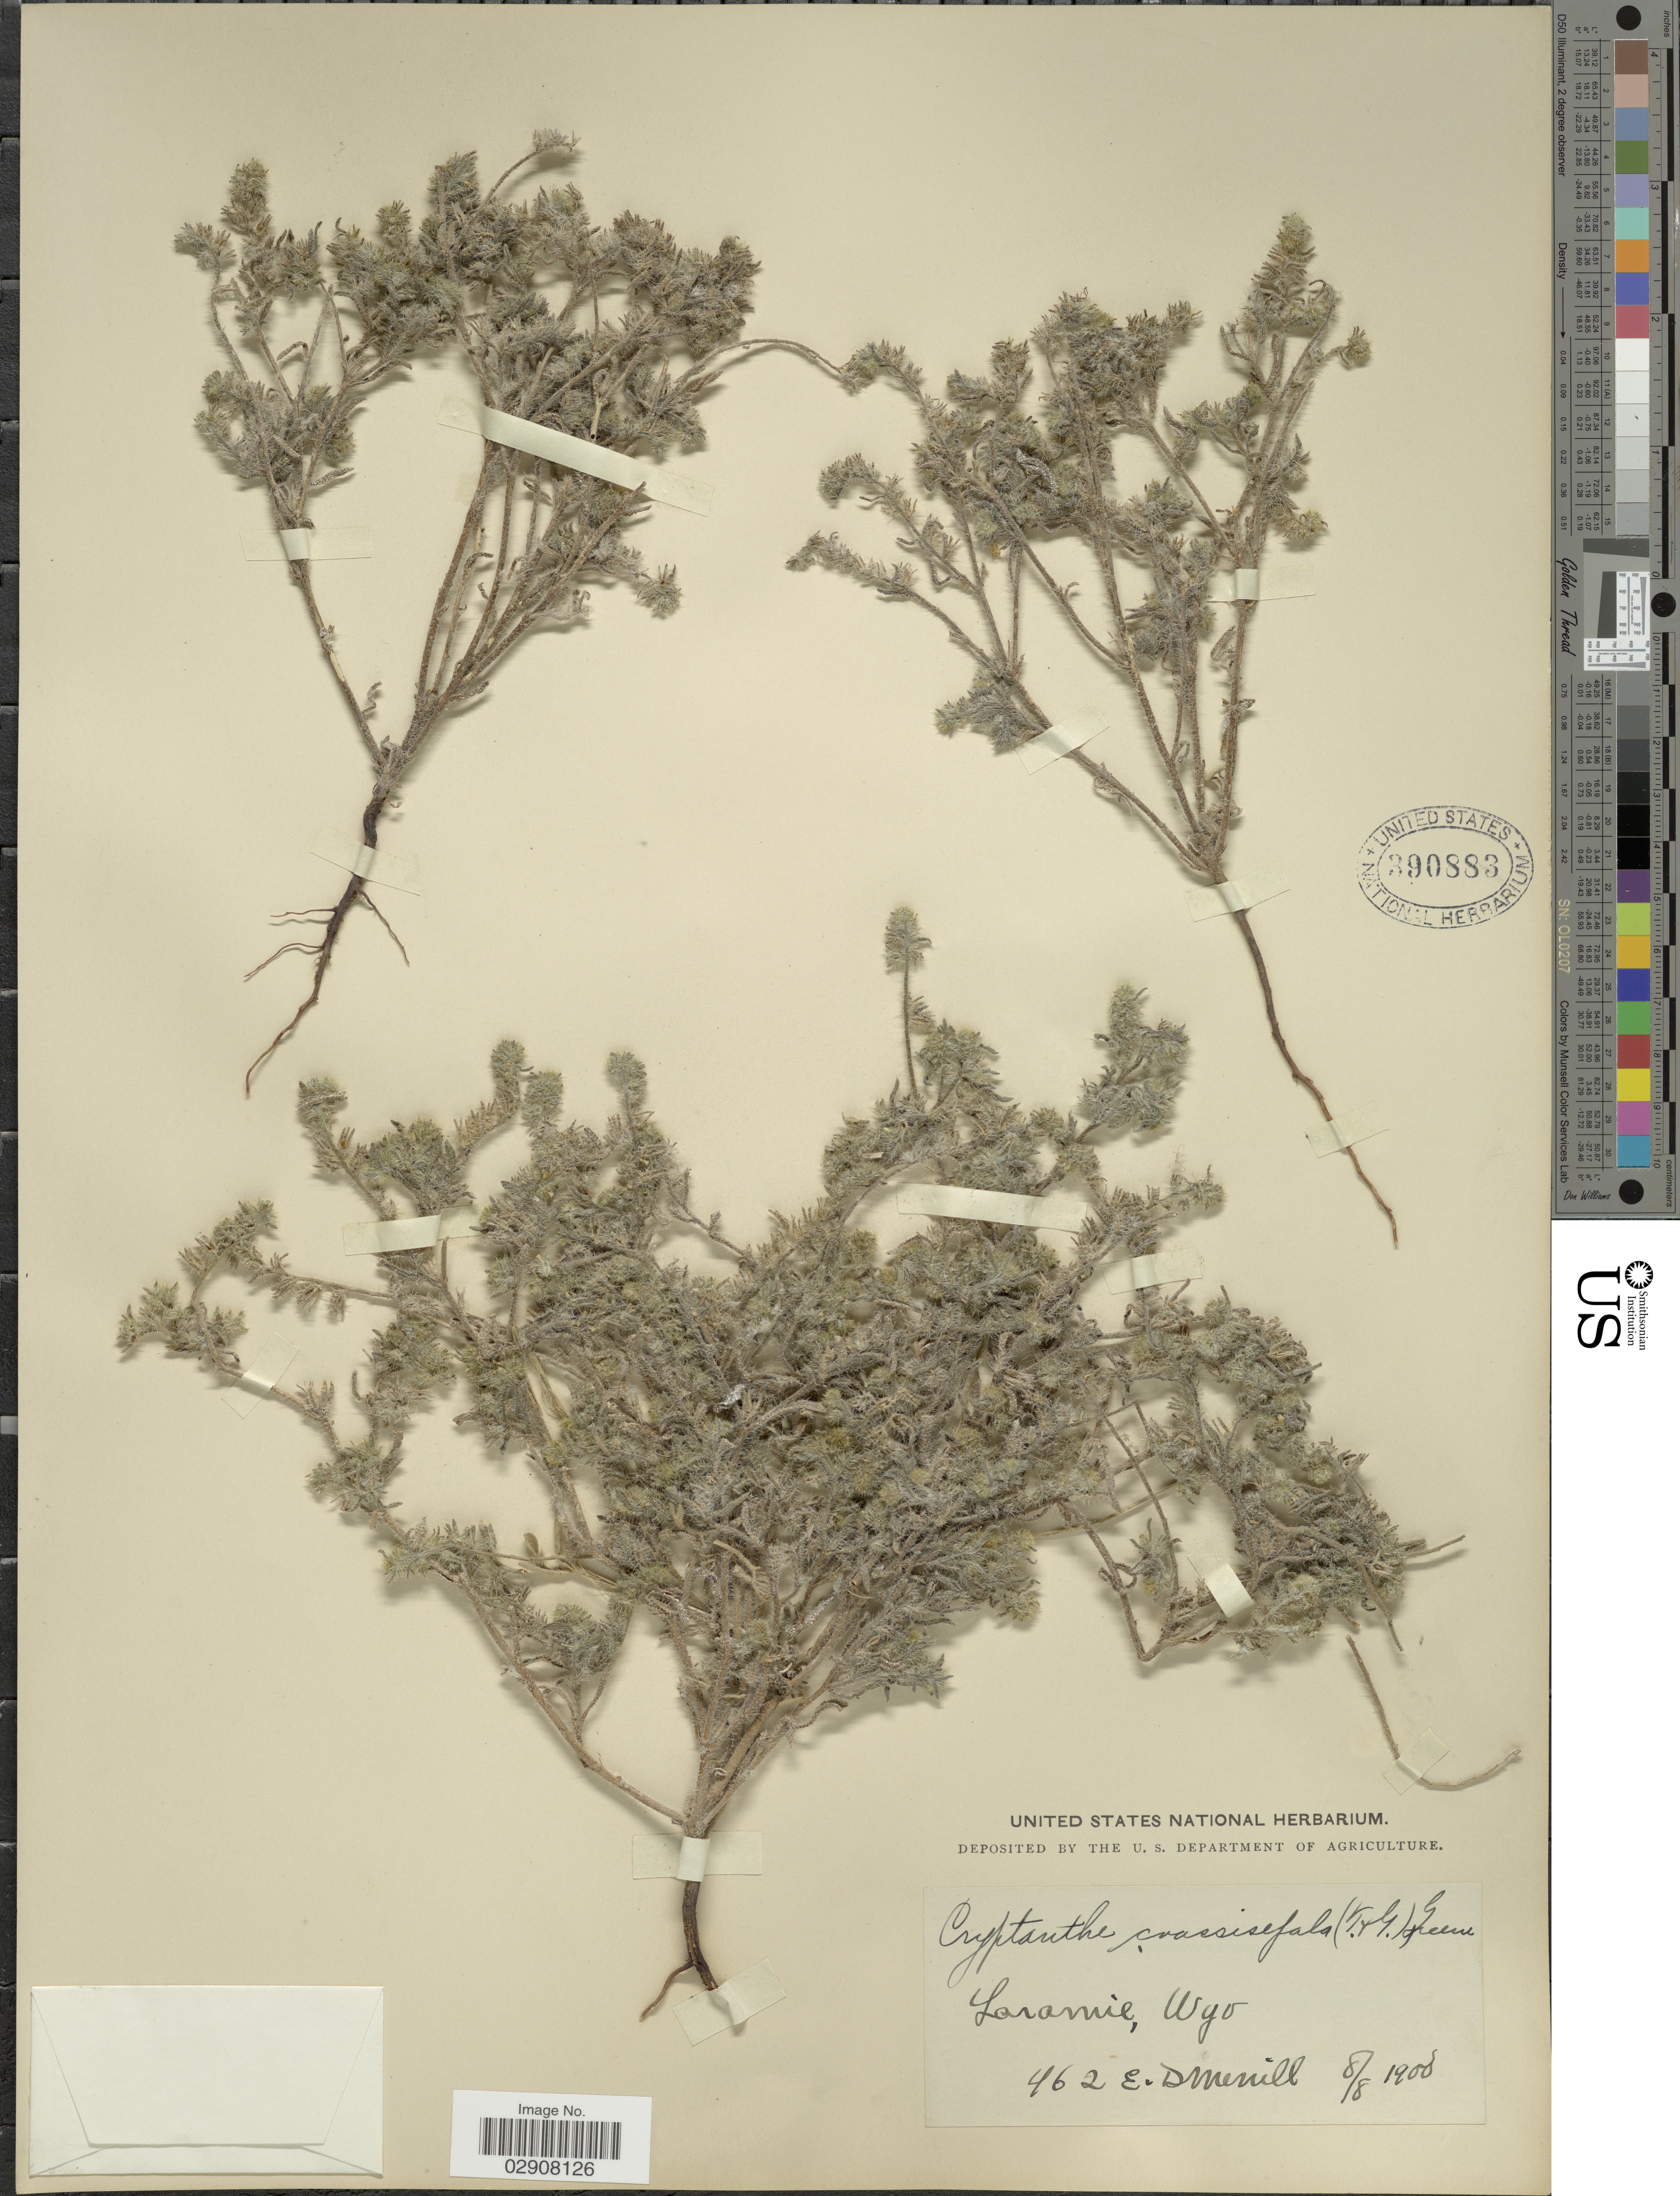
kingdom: Plantae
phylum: Tracheophyta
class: Magnoliopsida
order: Boraginales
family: Boraginaceae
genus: Cryptantha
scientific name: Cryptantha minima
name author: Rydb.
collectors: E. D. Merrill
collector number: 462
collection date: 1900-08-08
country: United States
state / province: Wyoming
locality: Laramie.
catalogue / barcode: US 390883